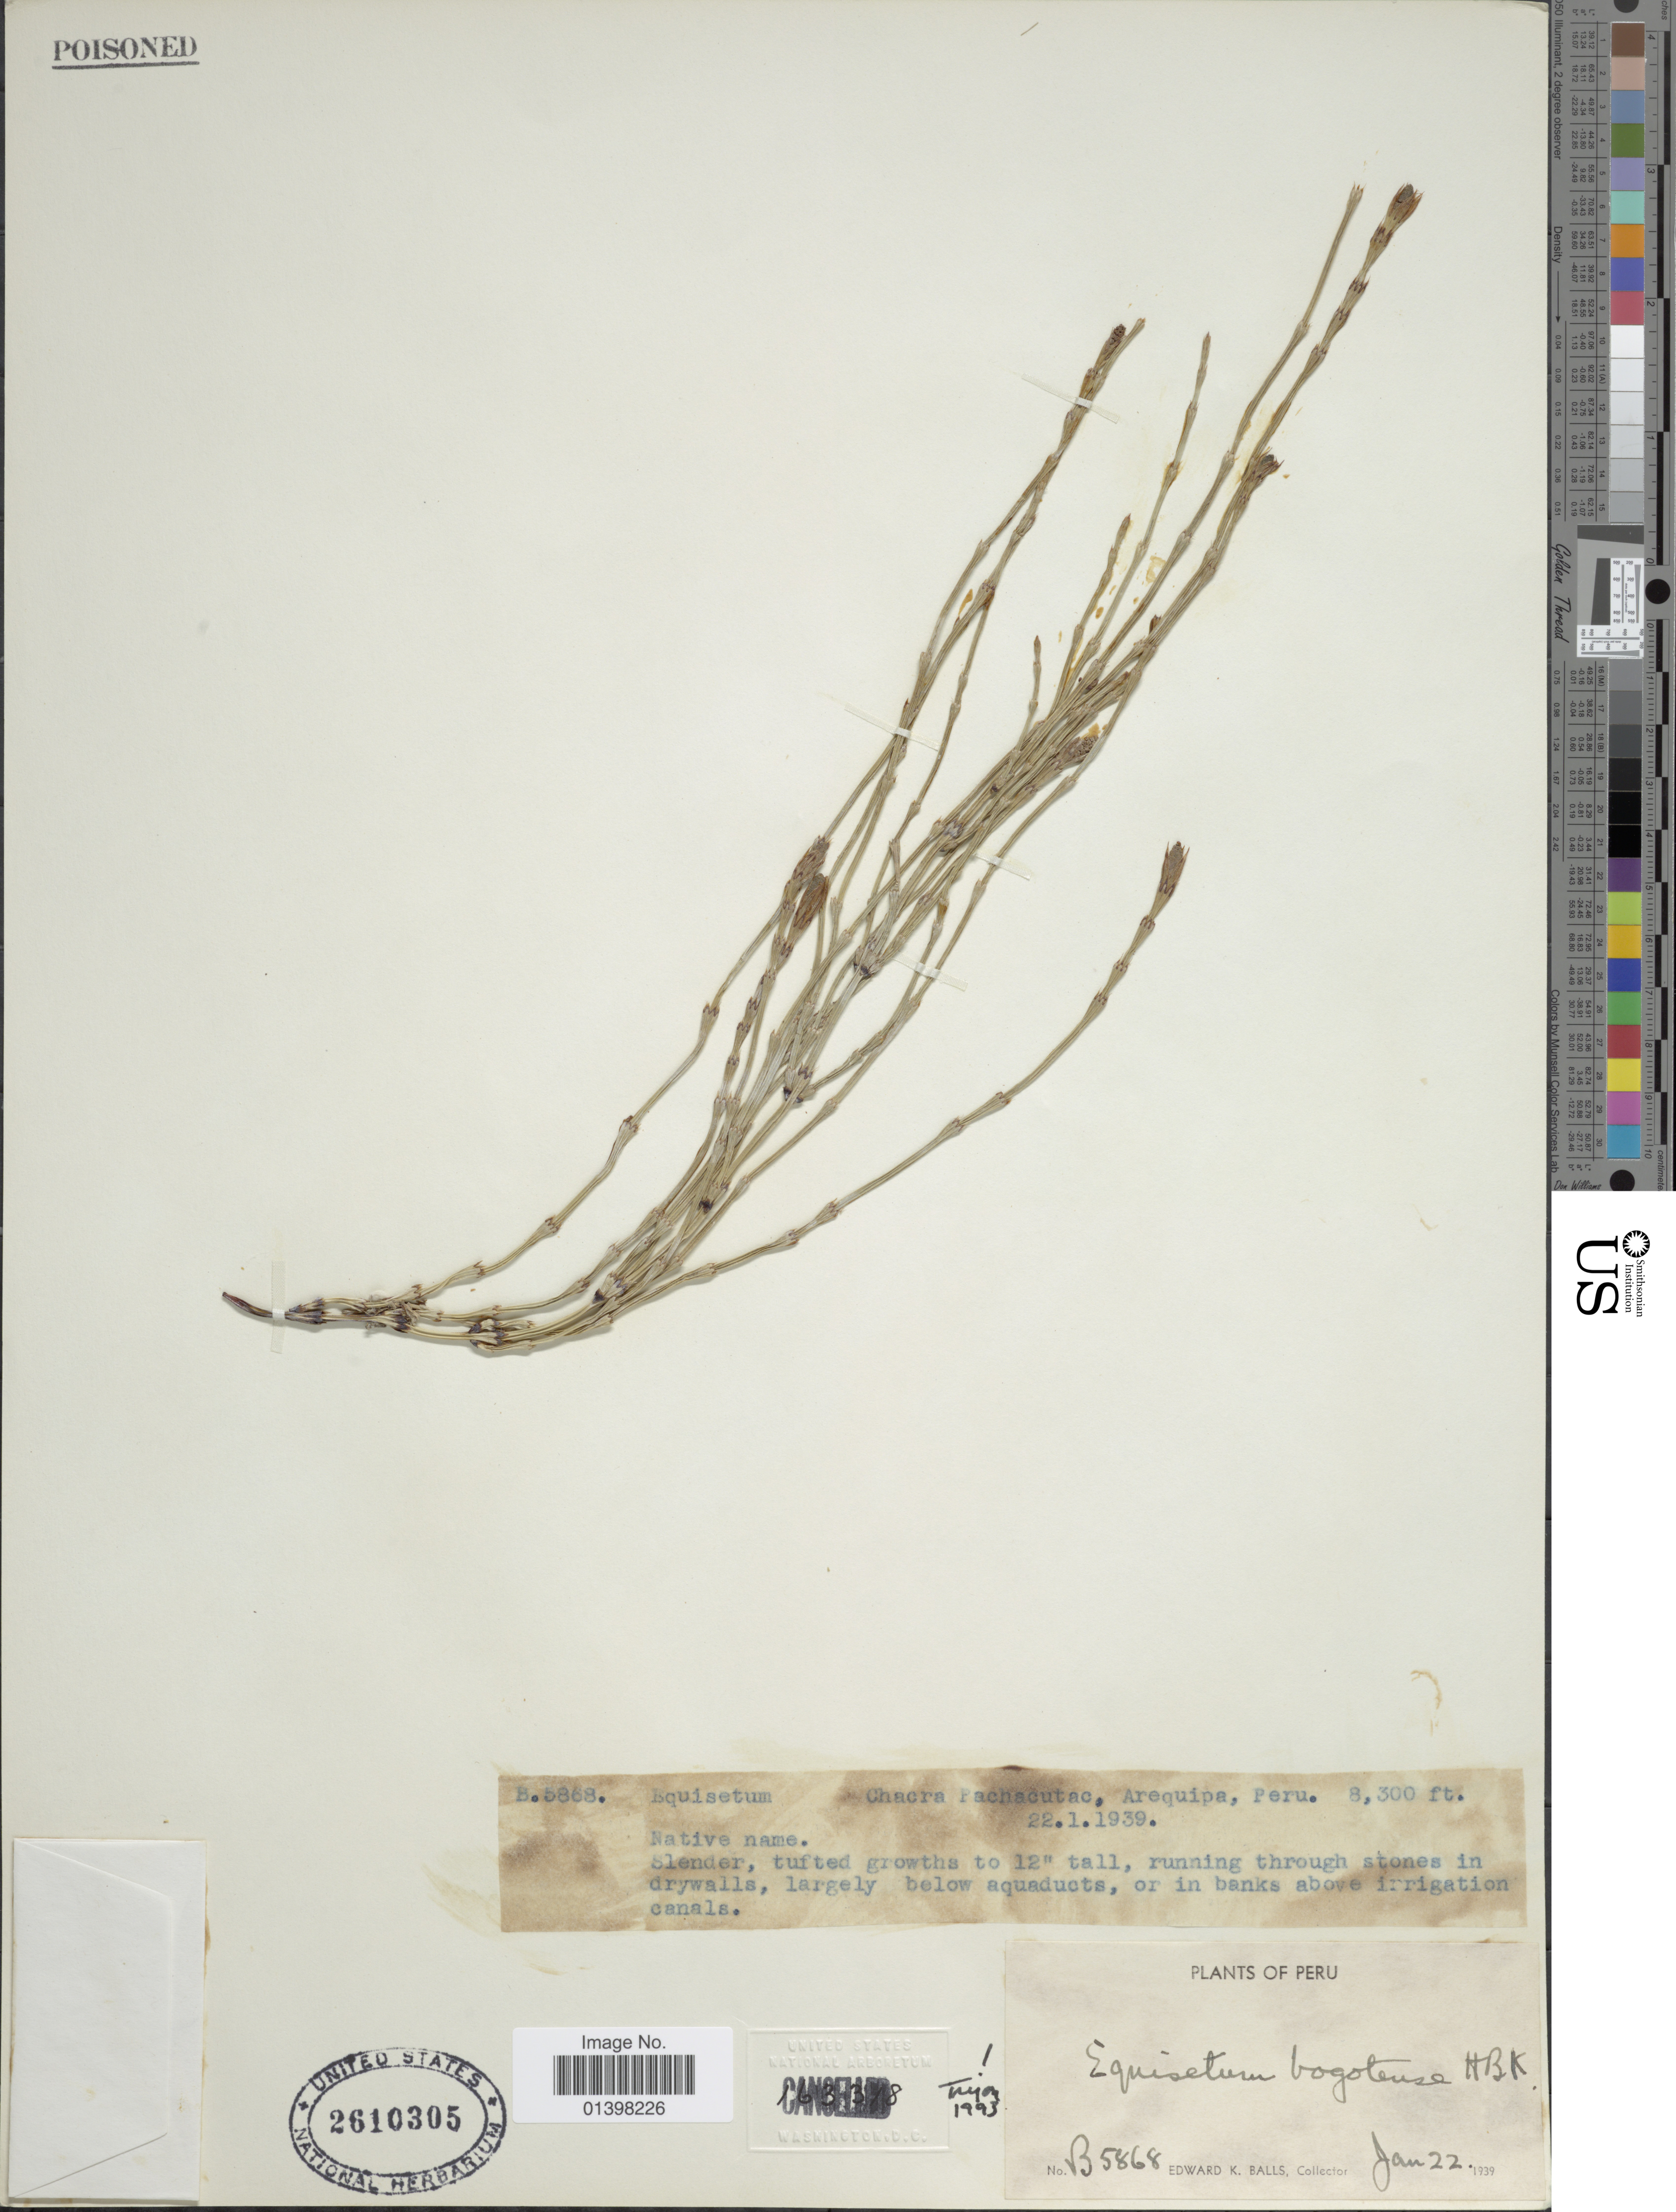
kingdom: Plantae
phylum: Tracheophyta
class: Polypodiopsida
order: Equisetales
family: Equisetaceae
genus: Equisetum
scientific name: Equisetum bogotense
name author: Kunth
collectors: E. K. Balls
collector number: B 5868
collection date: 1939-01-22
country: Peru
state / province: Arequipa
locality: Chacra Fachacutac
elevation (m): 2530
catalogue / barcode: US 2610305